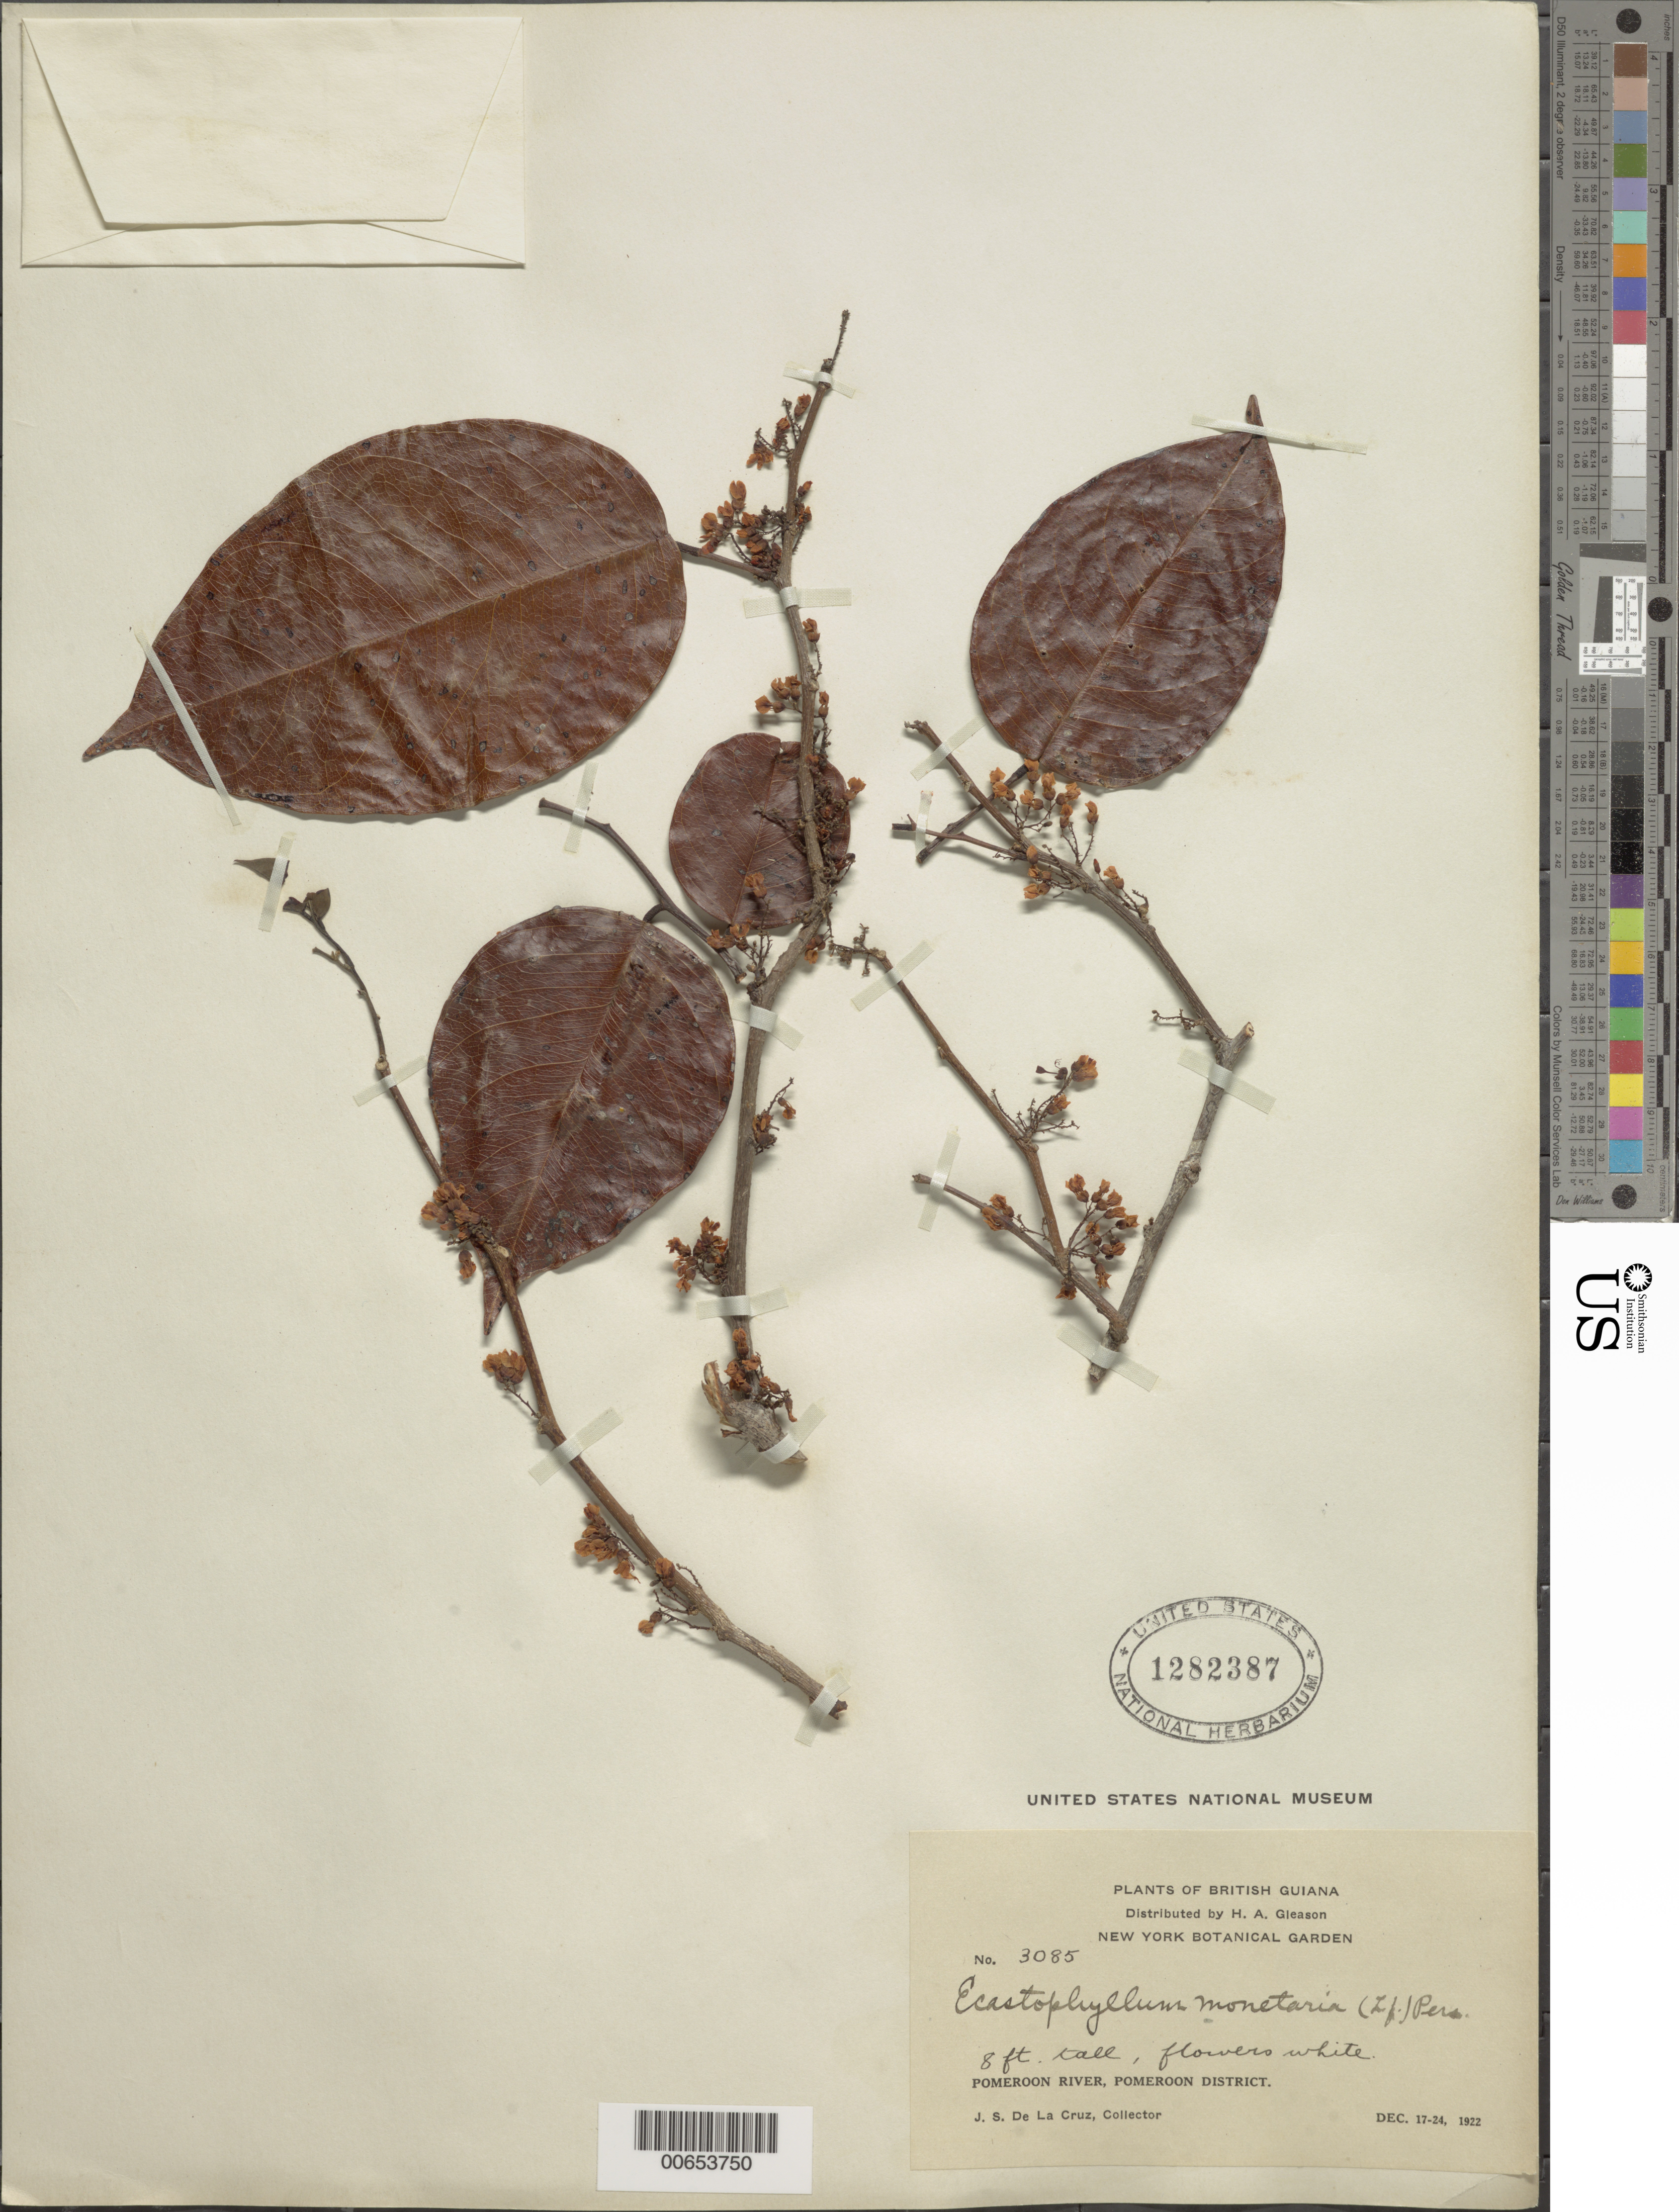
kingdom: Plantae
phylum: Tracheophyta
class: Magnoliopsida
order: Fabales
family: Fabaceae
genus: Dalbergia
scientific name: Dalbergia monetaria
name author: L. f.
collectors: J. S. de la Cruz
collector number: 3085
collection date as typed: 17-Dec-22 to 24-Dec-22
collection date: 1922-12-17/1922-12-24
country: Guyana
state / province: Pomeroon-Supenaam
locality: Pomeroon R.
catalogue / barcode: US 1282387